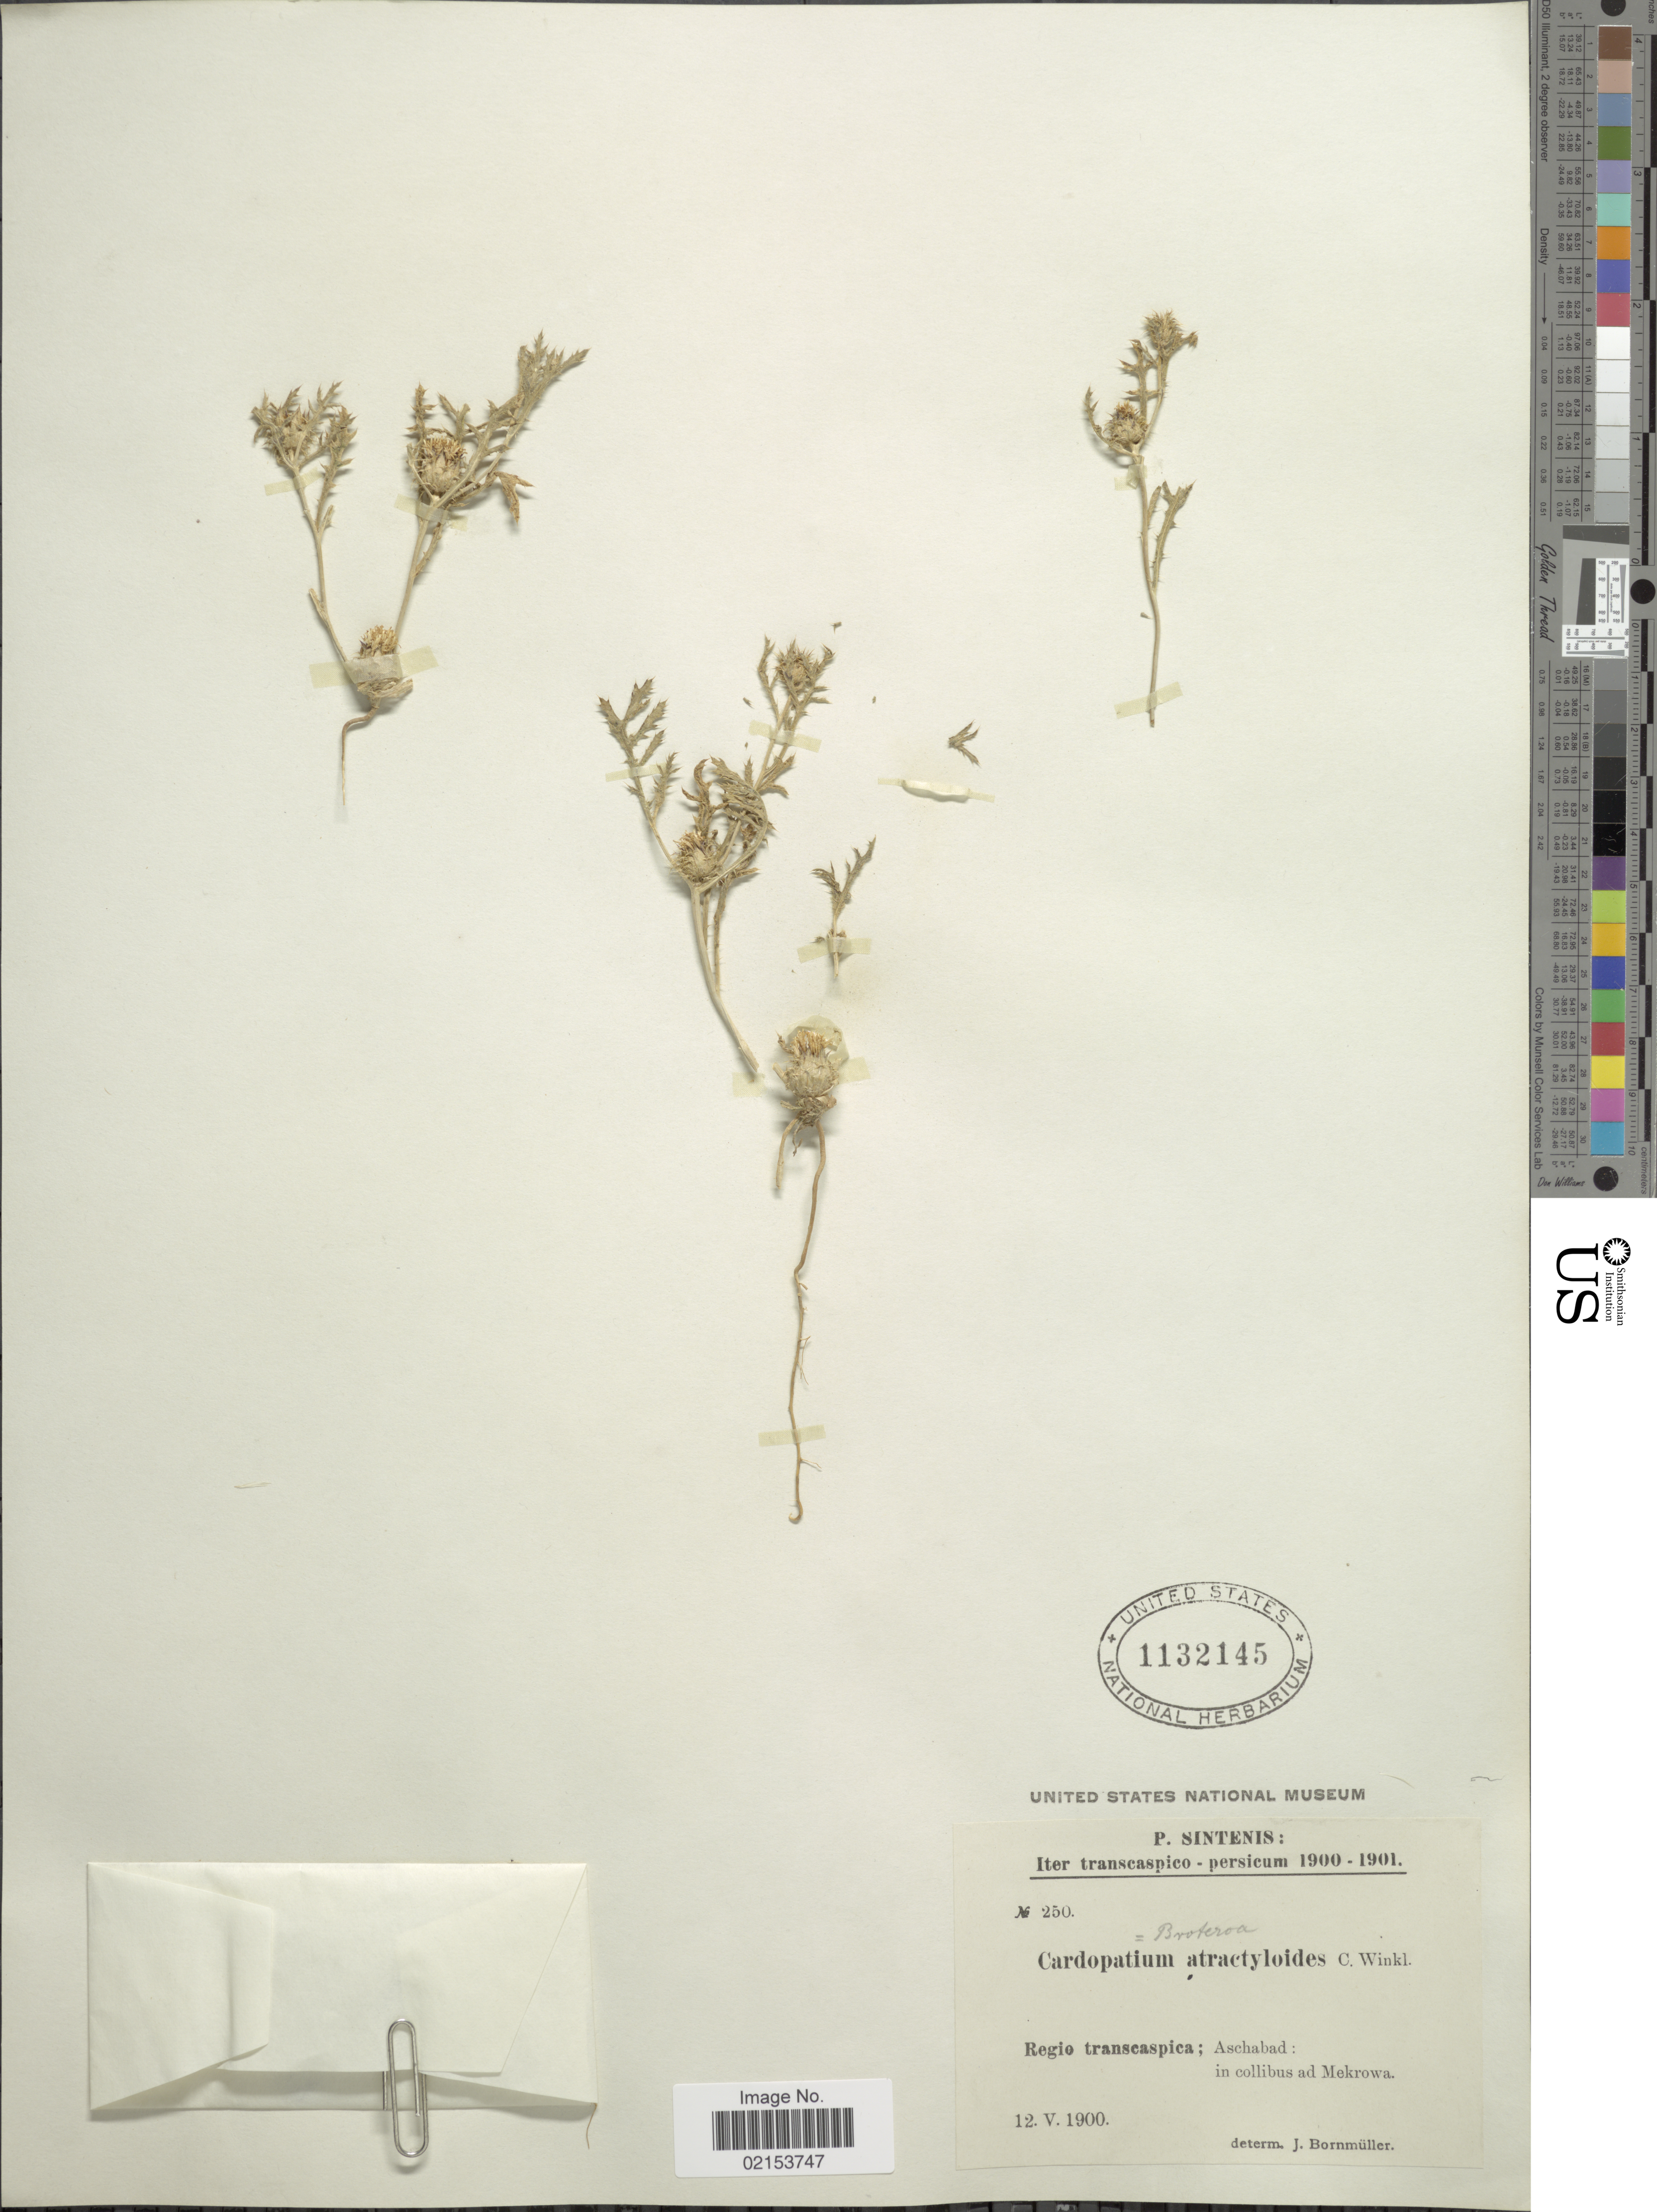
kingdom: Plantae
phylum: Tracheophyta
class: Magnoliopsida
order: Asterales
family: Asteraceae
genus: Cousiniopsis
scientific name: Cousiniopsis atractyloides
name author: (C. Winkl.) Nevski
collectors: P. Sintenis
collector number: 250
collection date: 1900-05-12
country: Turkmenistan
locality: Regio transcaspica. Aschabad, ad Mekrowa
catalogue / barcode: US 1132145